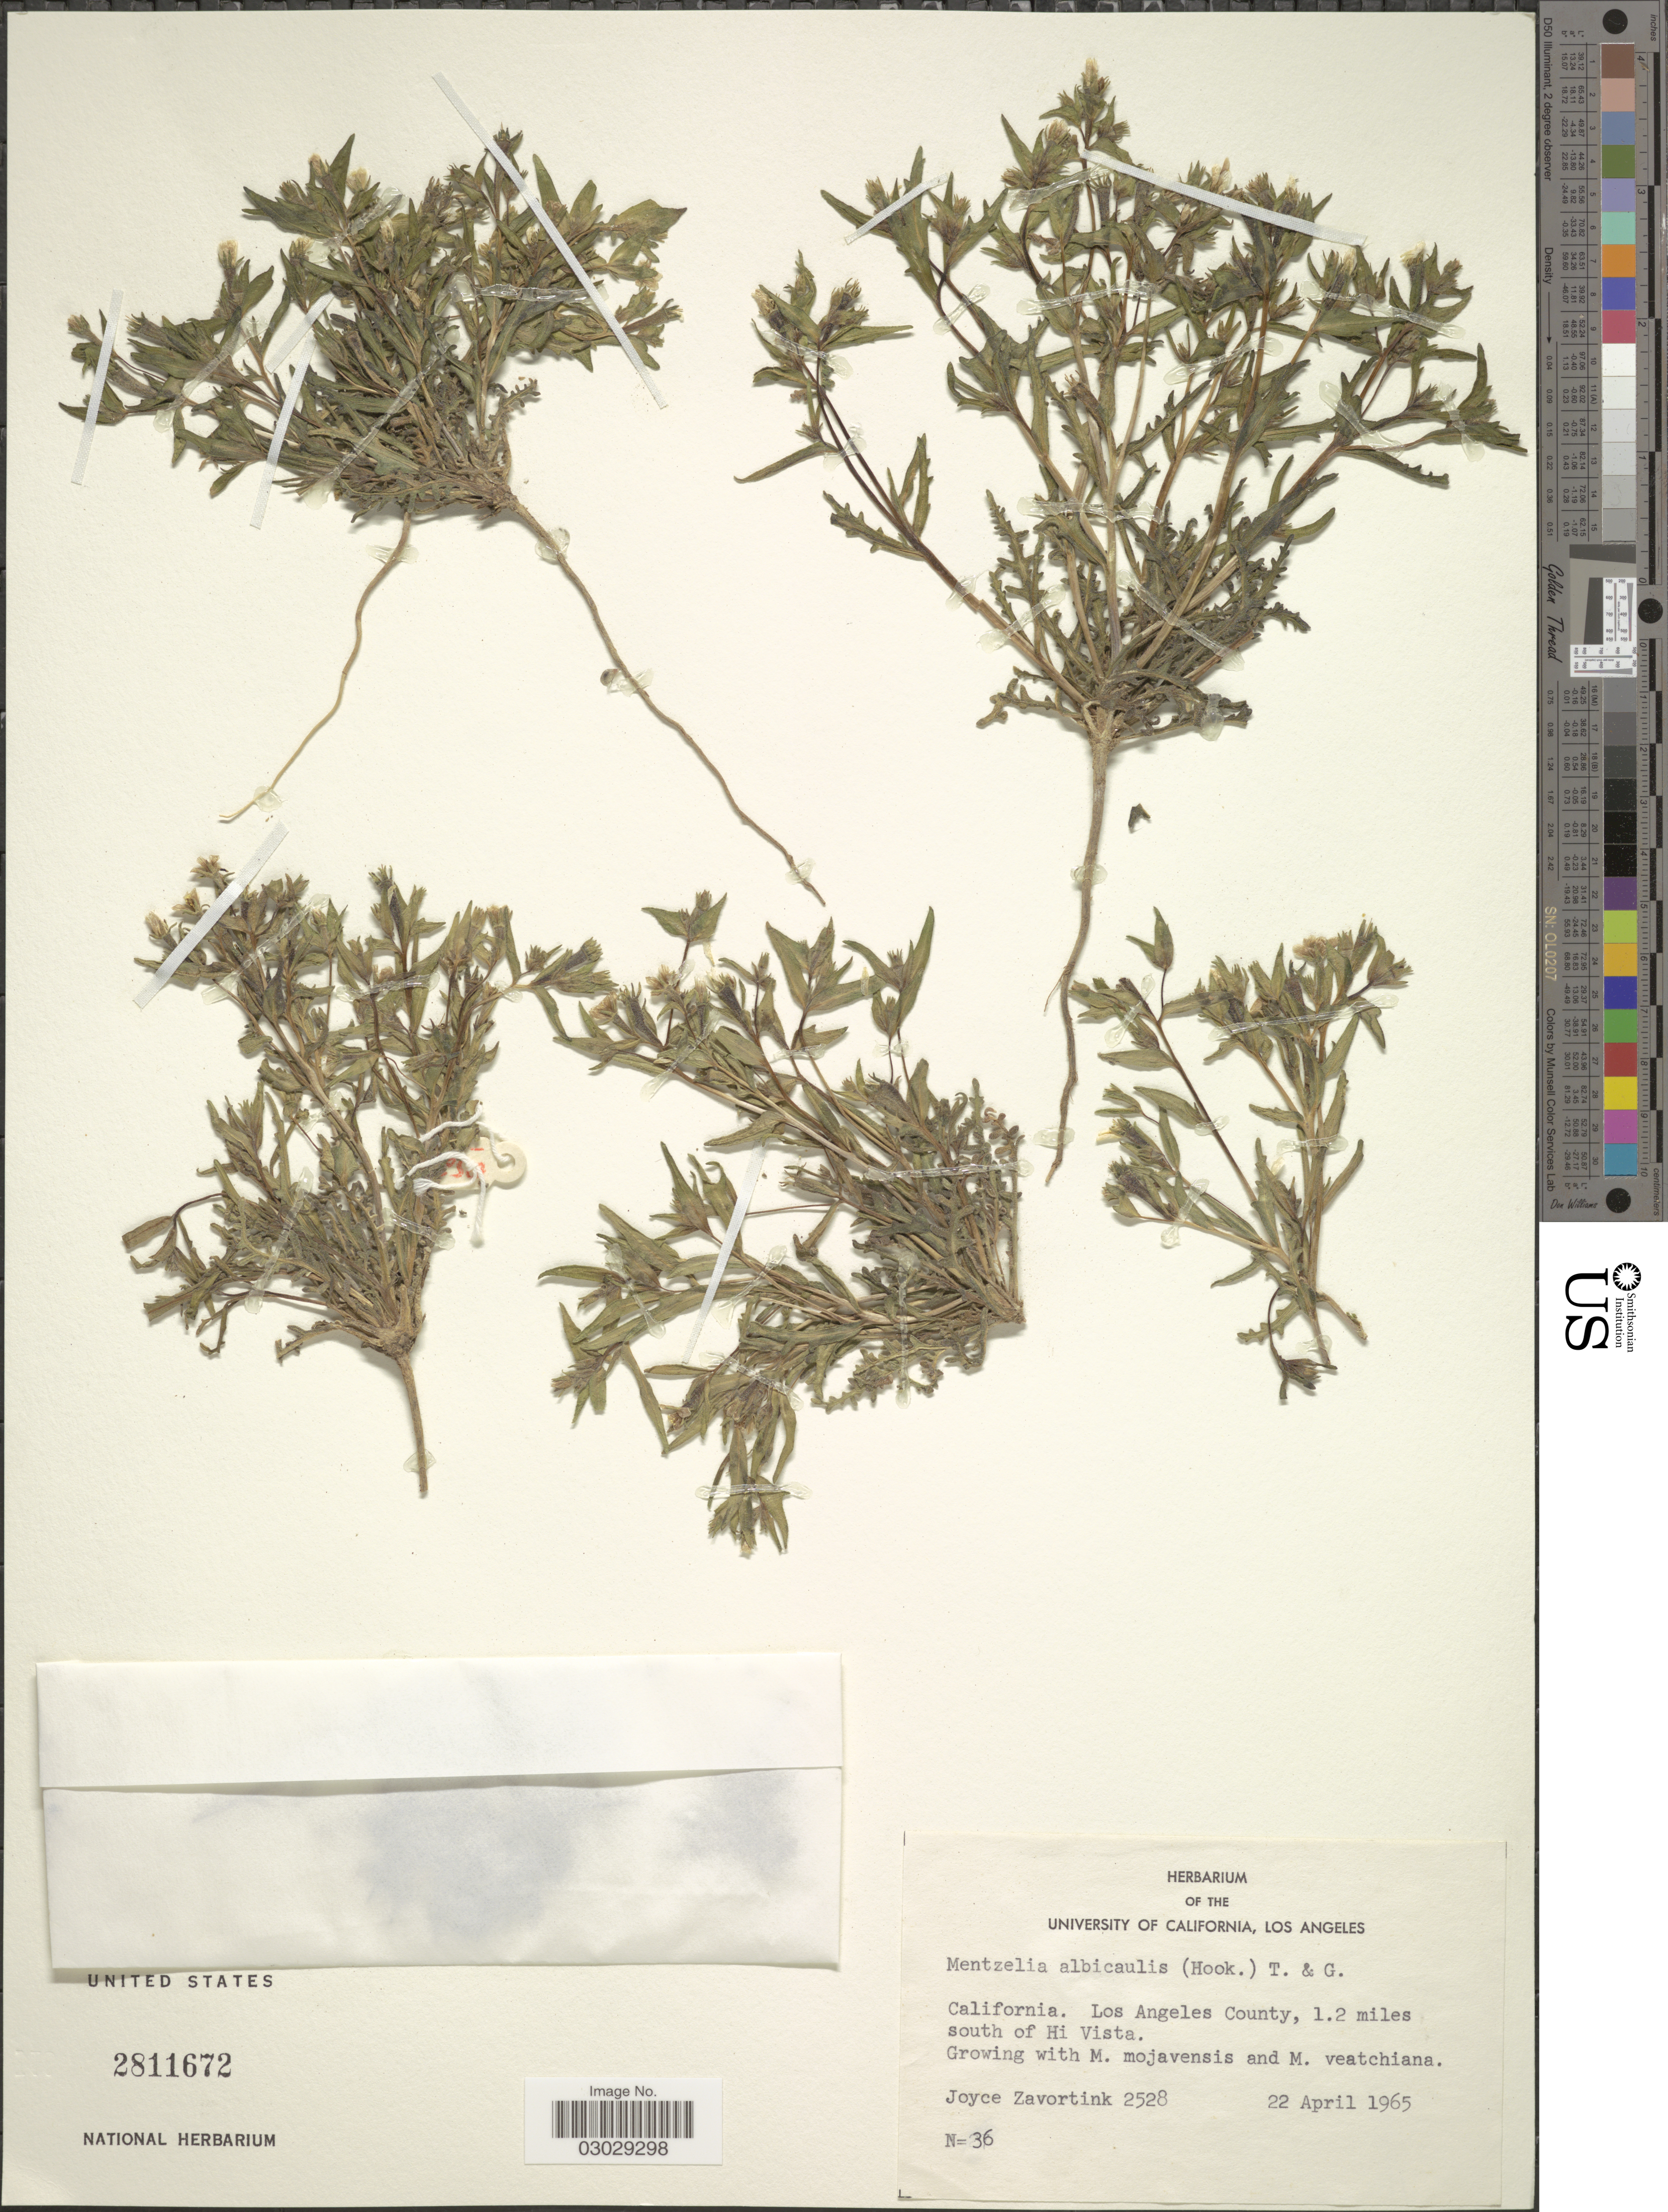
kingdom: Plantae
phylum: Tracheophyta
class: Magnoliopsida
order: Cornales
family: Loasaceae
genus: Mentzelia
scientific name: Mentzelia albicaulis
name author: (Douglas ex Hook.) Douglas ex Torr. & A. Gray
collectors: J. Zavortink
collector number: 2528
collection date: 1965-04-22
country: United States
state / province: California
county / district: Los Angeles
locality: Los Angeles County, 1.2 miles south of Hi Vista.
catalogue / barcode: US 2811672